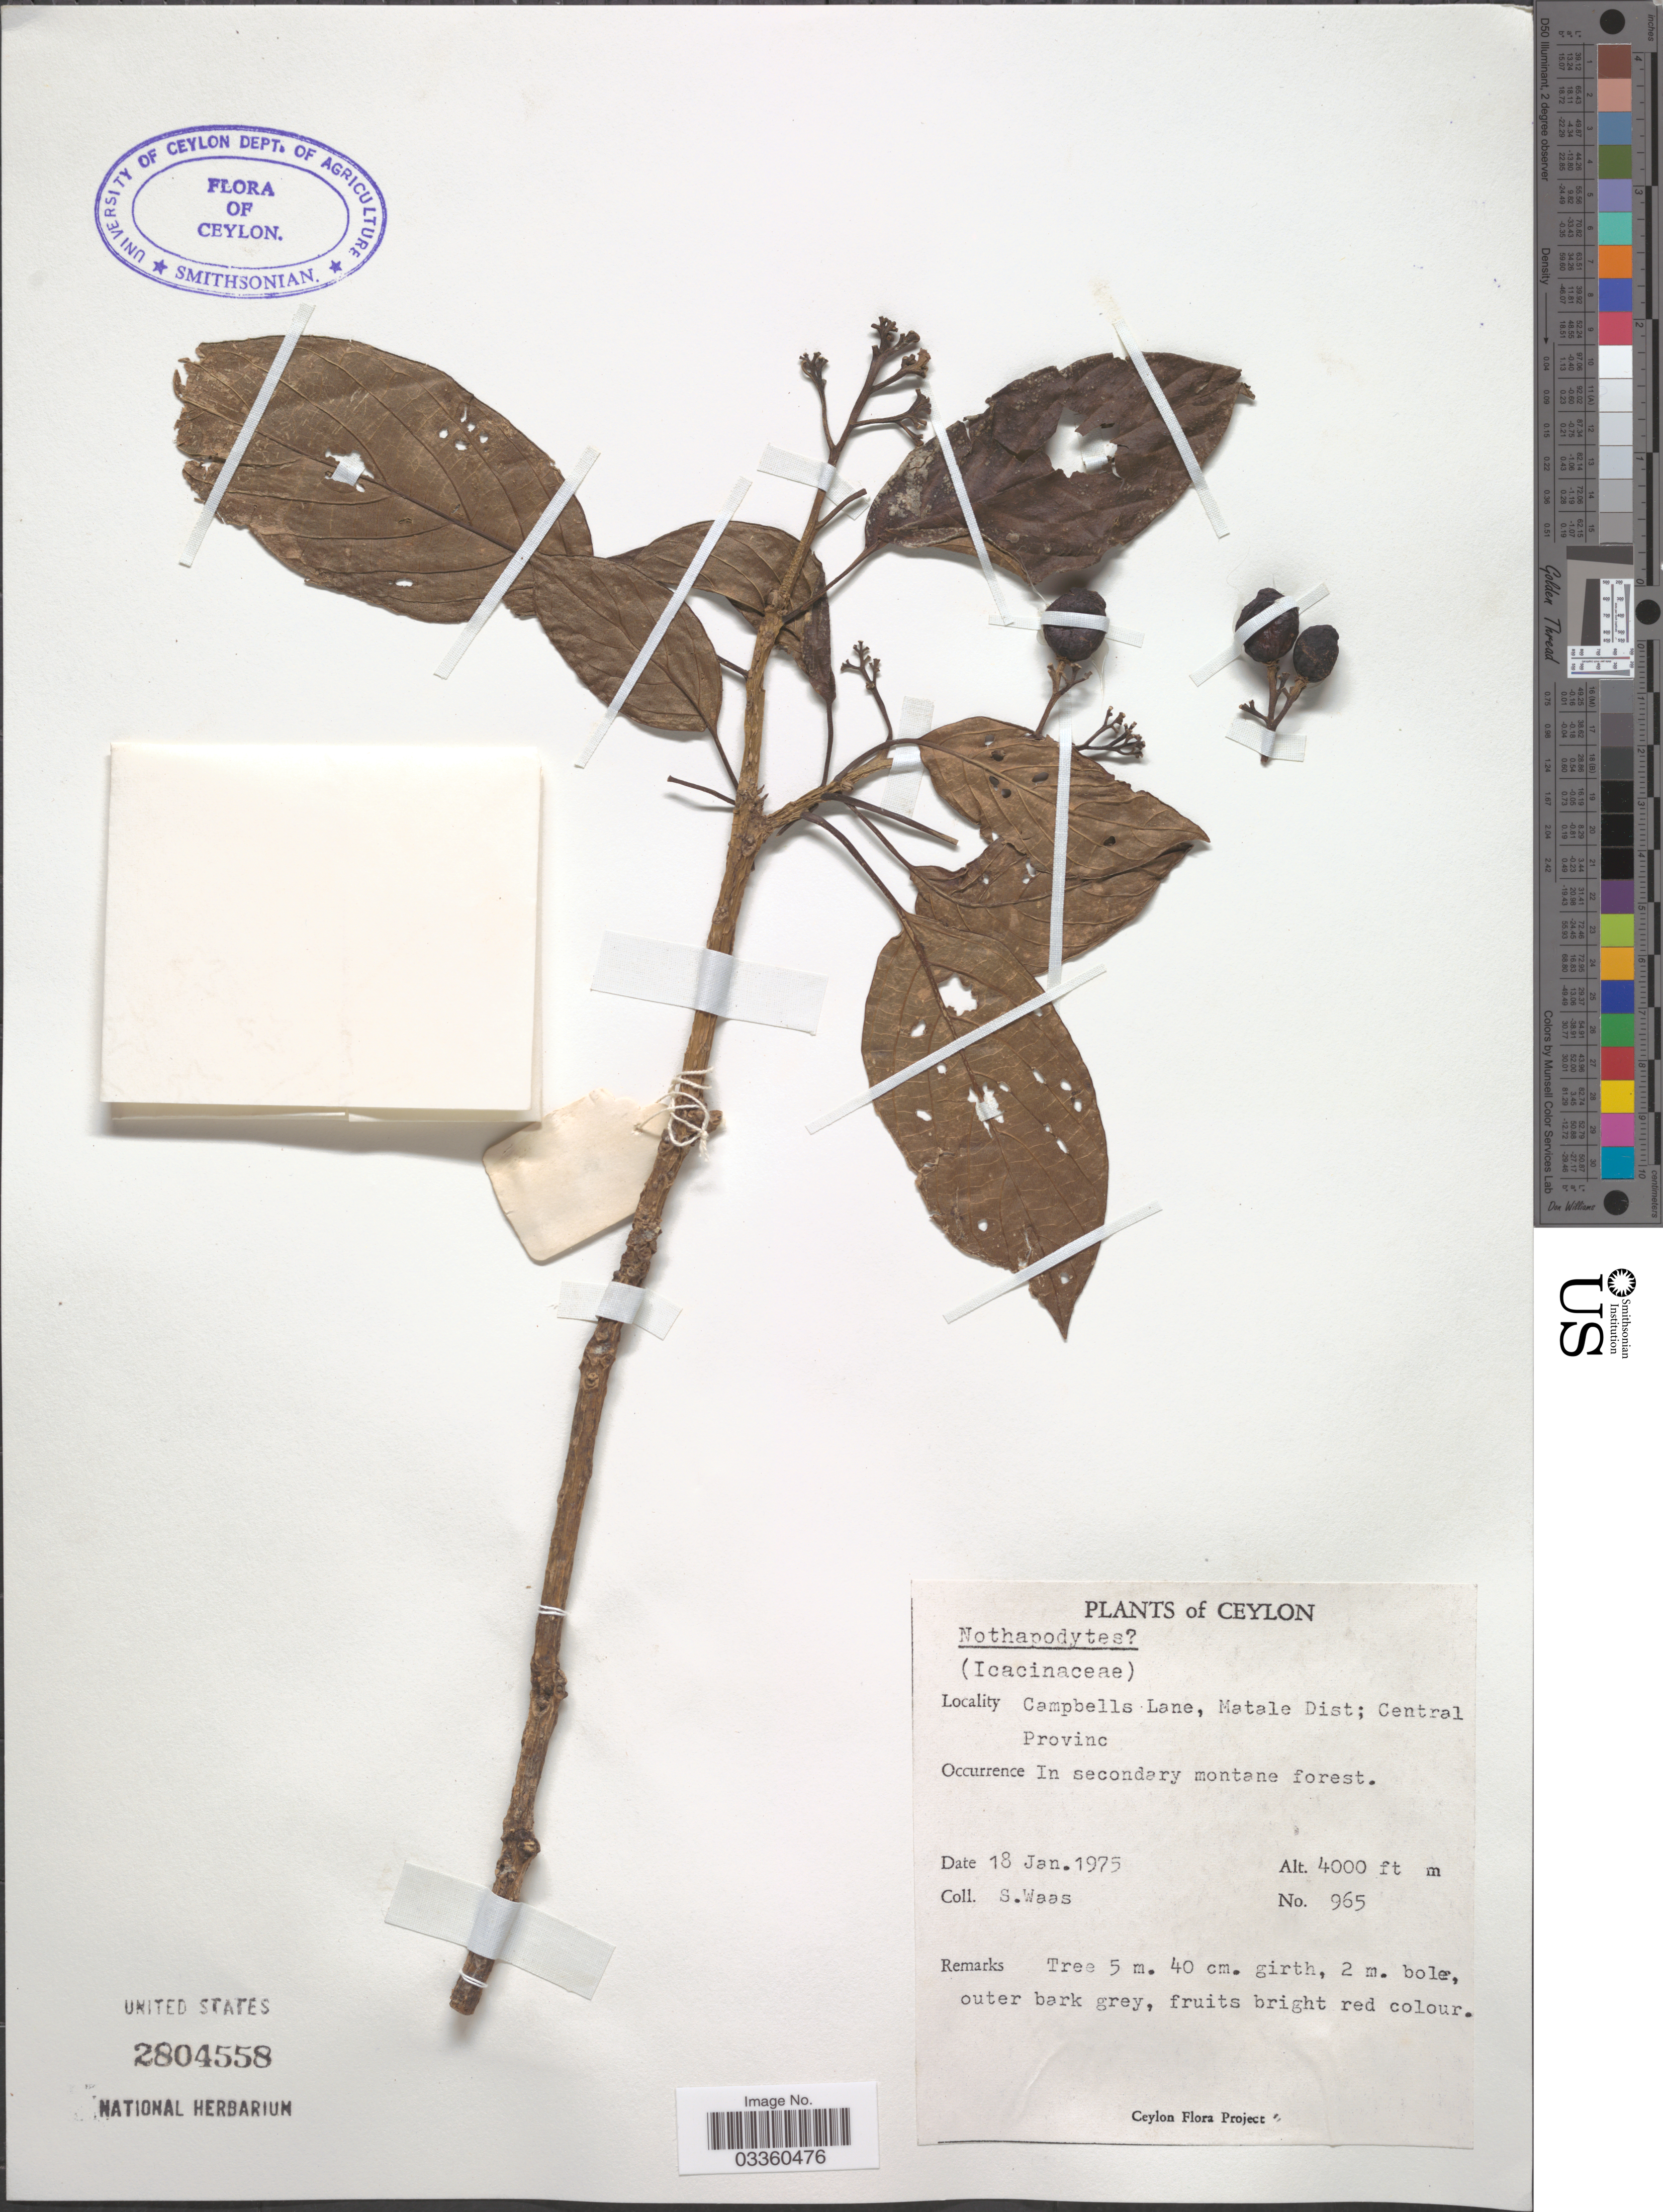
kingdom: Plantae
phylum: Tracheophyta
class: Magnoliopsida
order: Icacinales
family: Icacinaceae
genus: Nothapodytes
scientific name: Nothapodytes foetida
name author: (Wight) Sleumer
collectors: S. Waas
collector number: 965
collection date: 1975-01-18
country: Sri Lanka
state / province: Central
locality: Ceylon. Campbells Lane, Matale Dist.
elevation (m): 1219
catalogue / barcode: US 2804558